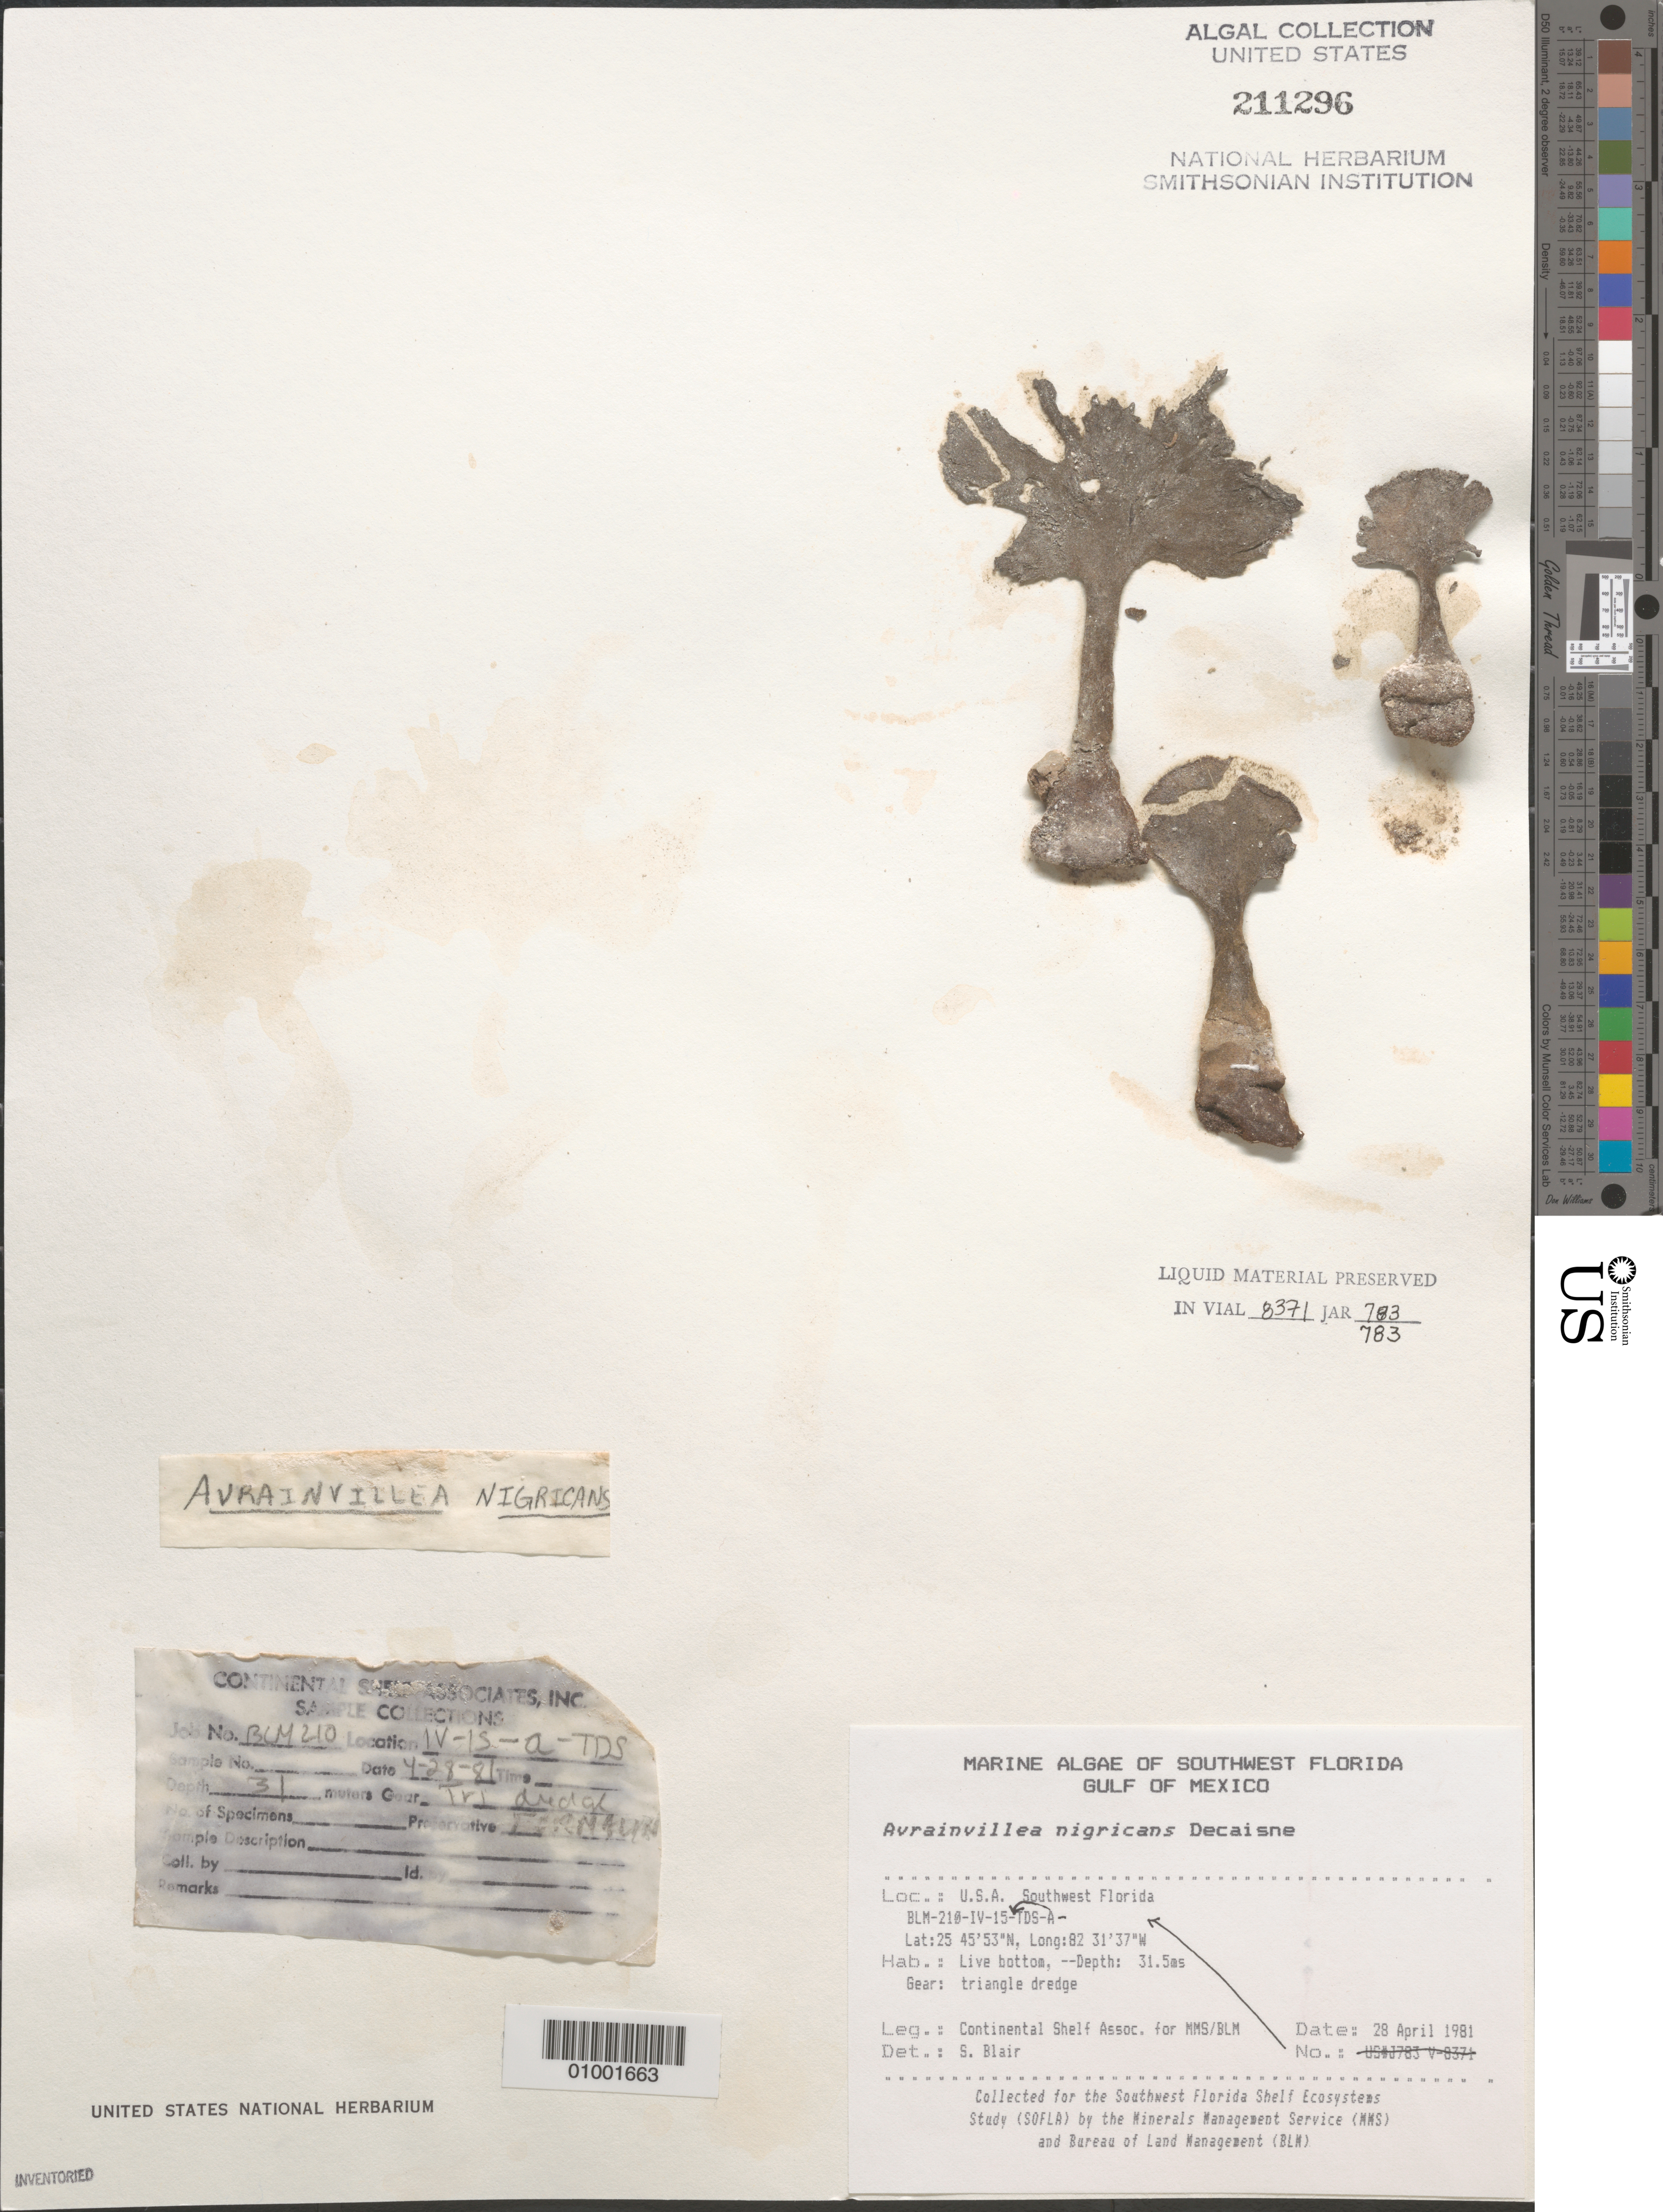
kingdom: Plantae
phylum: Chlorophyta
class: Ulvophyceae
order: Bryopsidales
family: Dichotomosiphonaceae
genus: Avrainvillea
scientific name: Avrainvillea nigricans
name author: Decne.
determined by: Blair, S. M.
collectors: Continental Shelf Associates for the MMS/BLM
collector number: BLM-210-IV-15-A-TDS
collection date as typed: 28 Apr 1981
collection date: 1981-04-28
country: United States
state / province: Florida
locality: Gulf of Mexico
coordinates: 25 45'53"N, 82 31'37"W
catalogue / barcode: US 211296